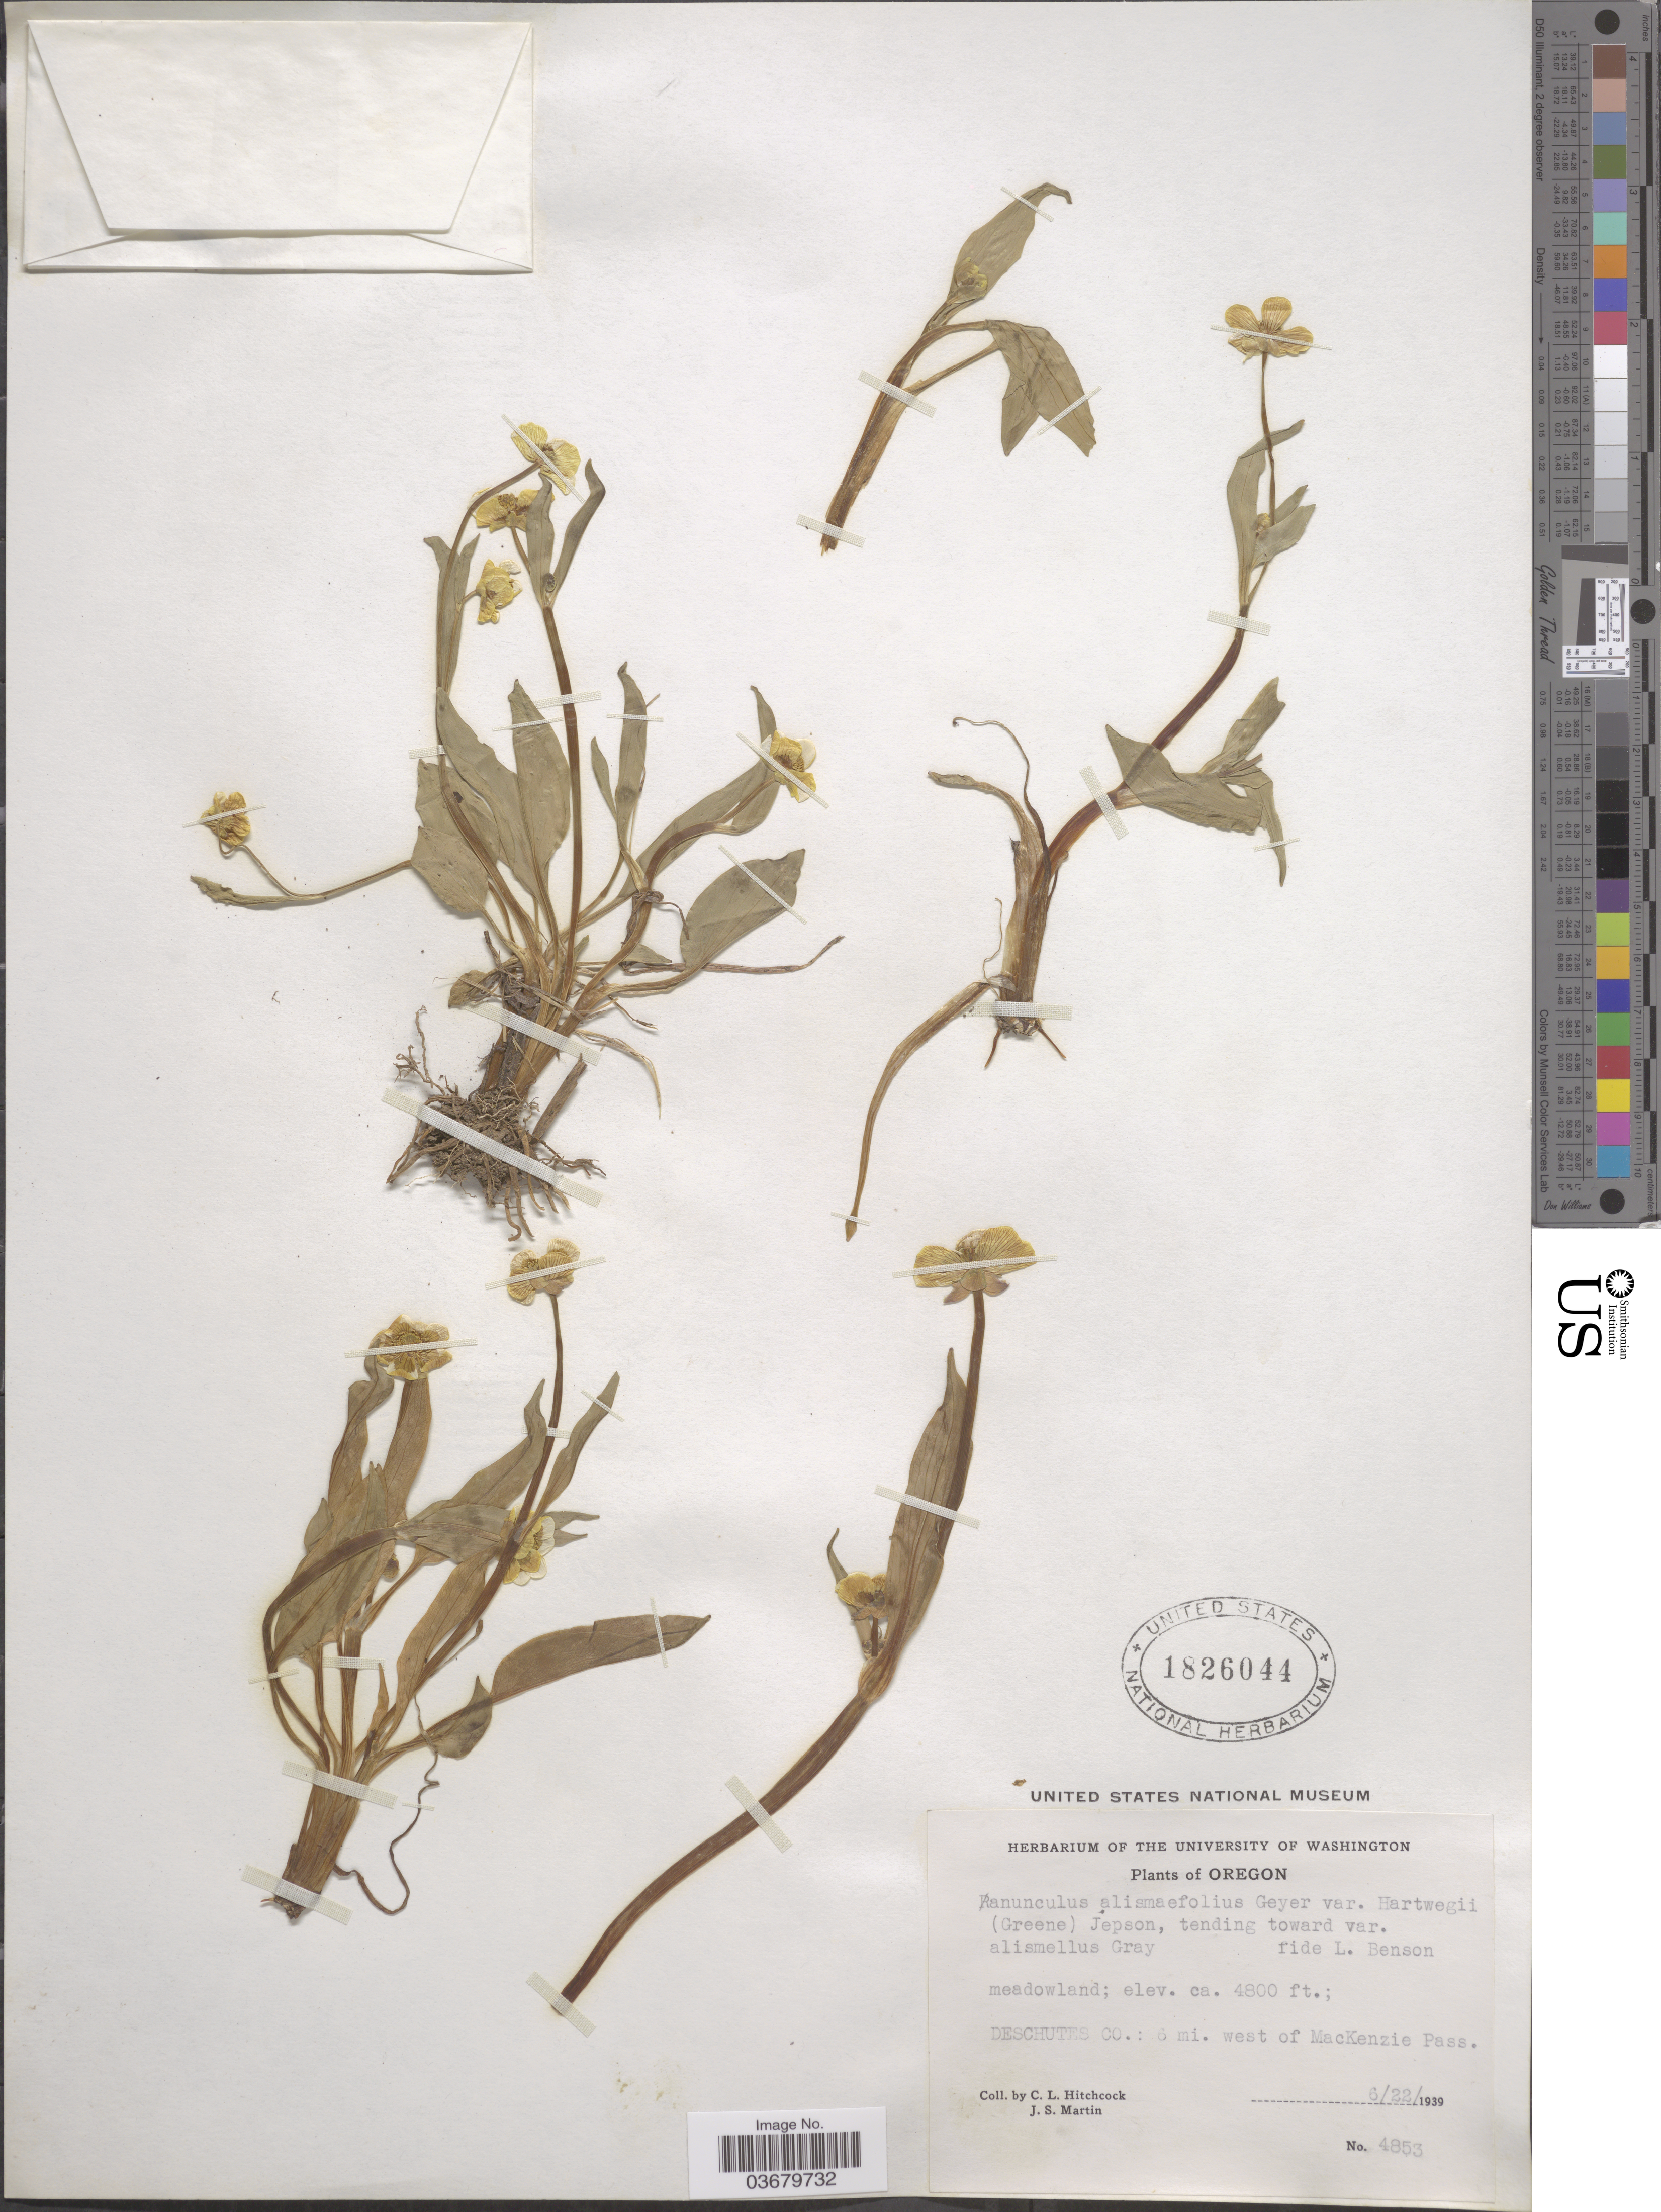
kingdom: Plantae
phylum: Tracheophyta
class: Magnoliopsida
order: Ranunculales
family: Ranunculaceae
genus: Ranunculus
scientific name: Ranunculus alismifolius var. hartwegii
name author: (Greene) Jeps.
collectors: C. L. Hitchcock & J. S. Martin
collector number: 4853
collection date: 1939-06-22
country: United States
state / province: Oregon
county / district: Deschutes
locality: Deschutes Co.: 6 mi. west of Mackenzie Pass.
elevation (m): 1463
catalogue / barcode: US 1826044